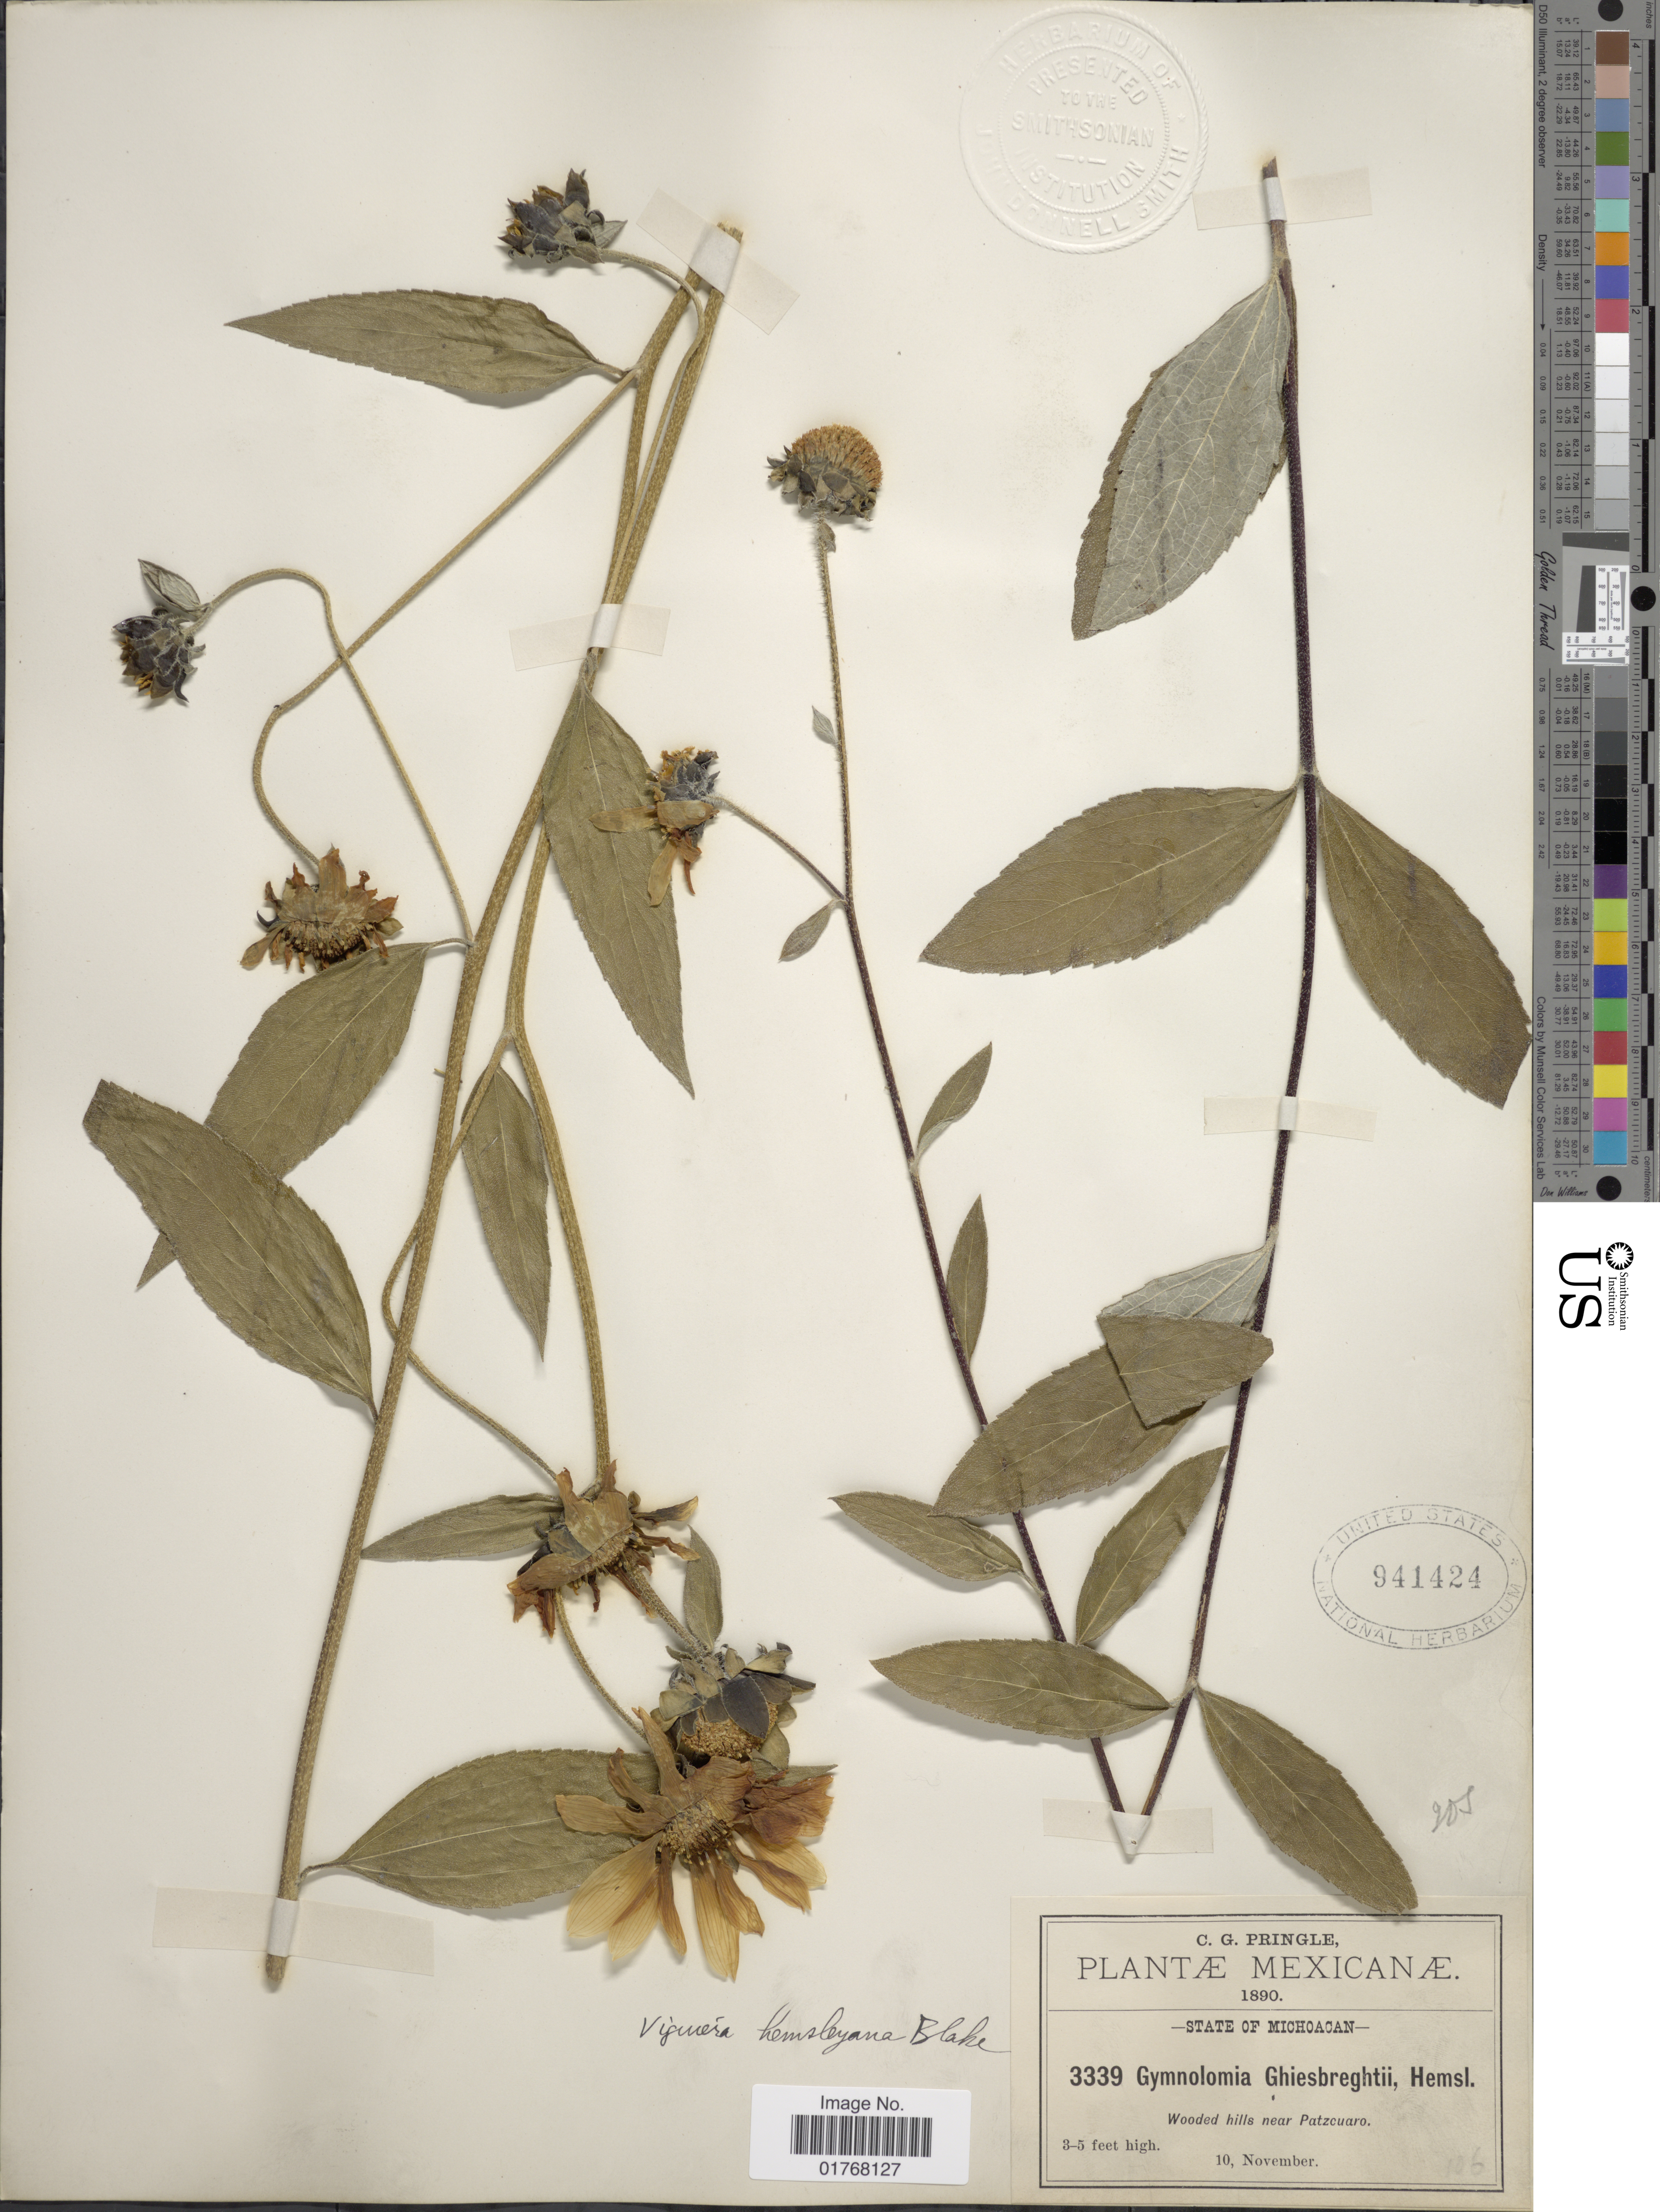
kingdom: Plantae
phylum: Tracheophyta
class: Magnoliopsida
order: Asterales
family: Asteraceae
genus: Viguiera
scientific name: Viguiera hemsleyana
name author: S.F. Blake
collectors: C. G. Pringle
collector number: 3339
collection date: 1890-11-10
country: Mexico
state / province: Michoacán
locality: Wooded hills near Patzcuaro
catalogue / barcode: US 941424